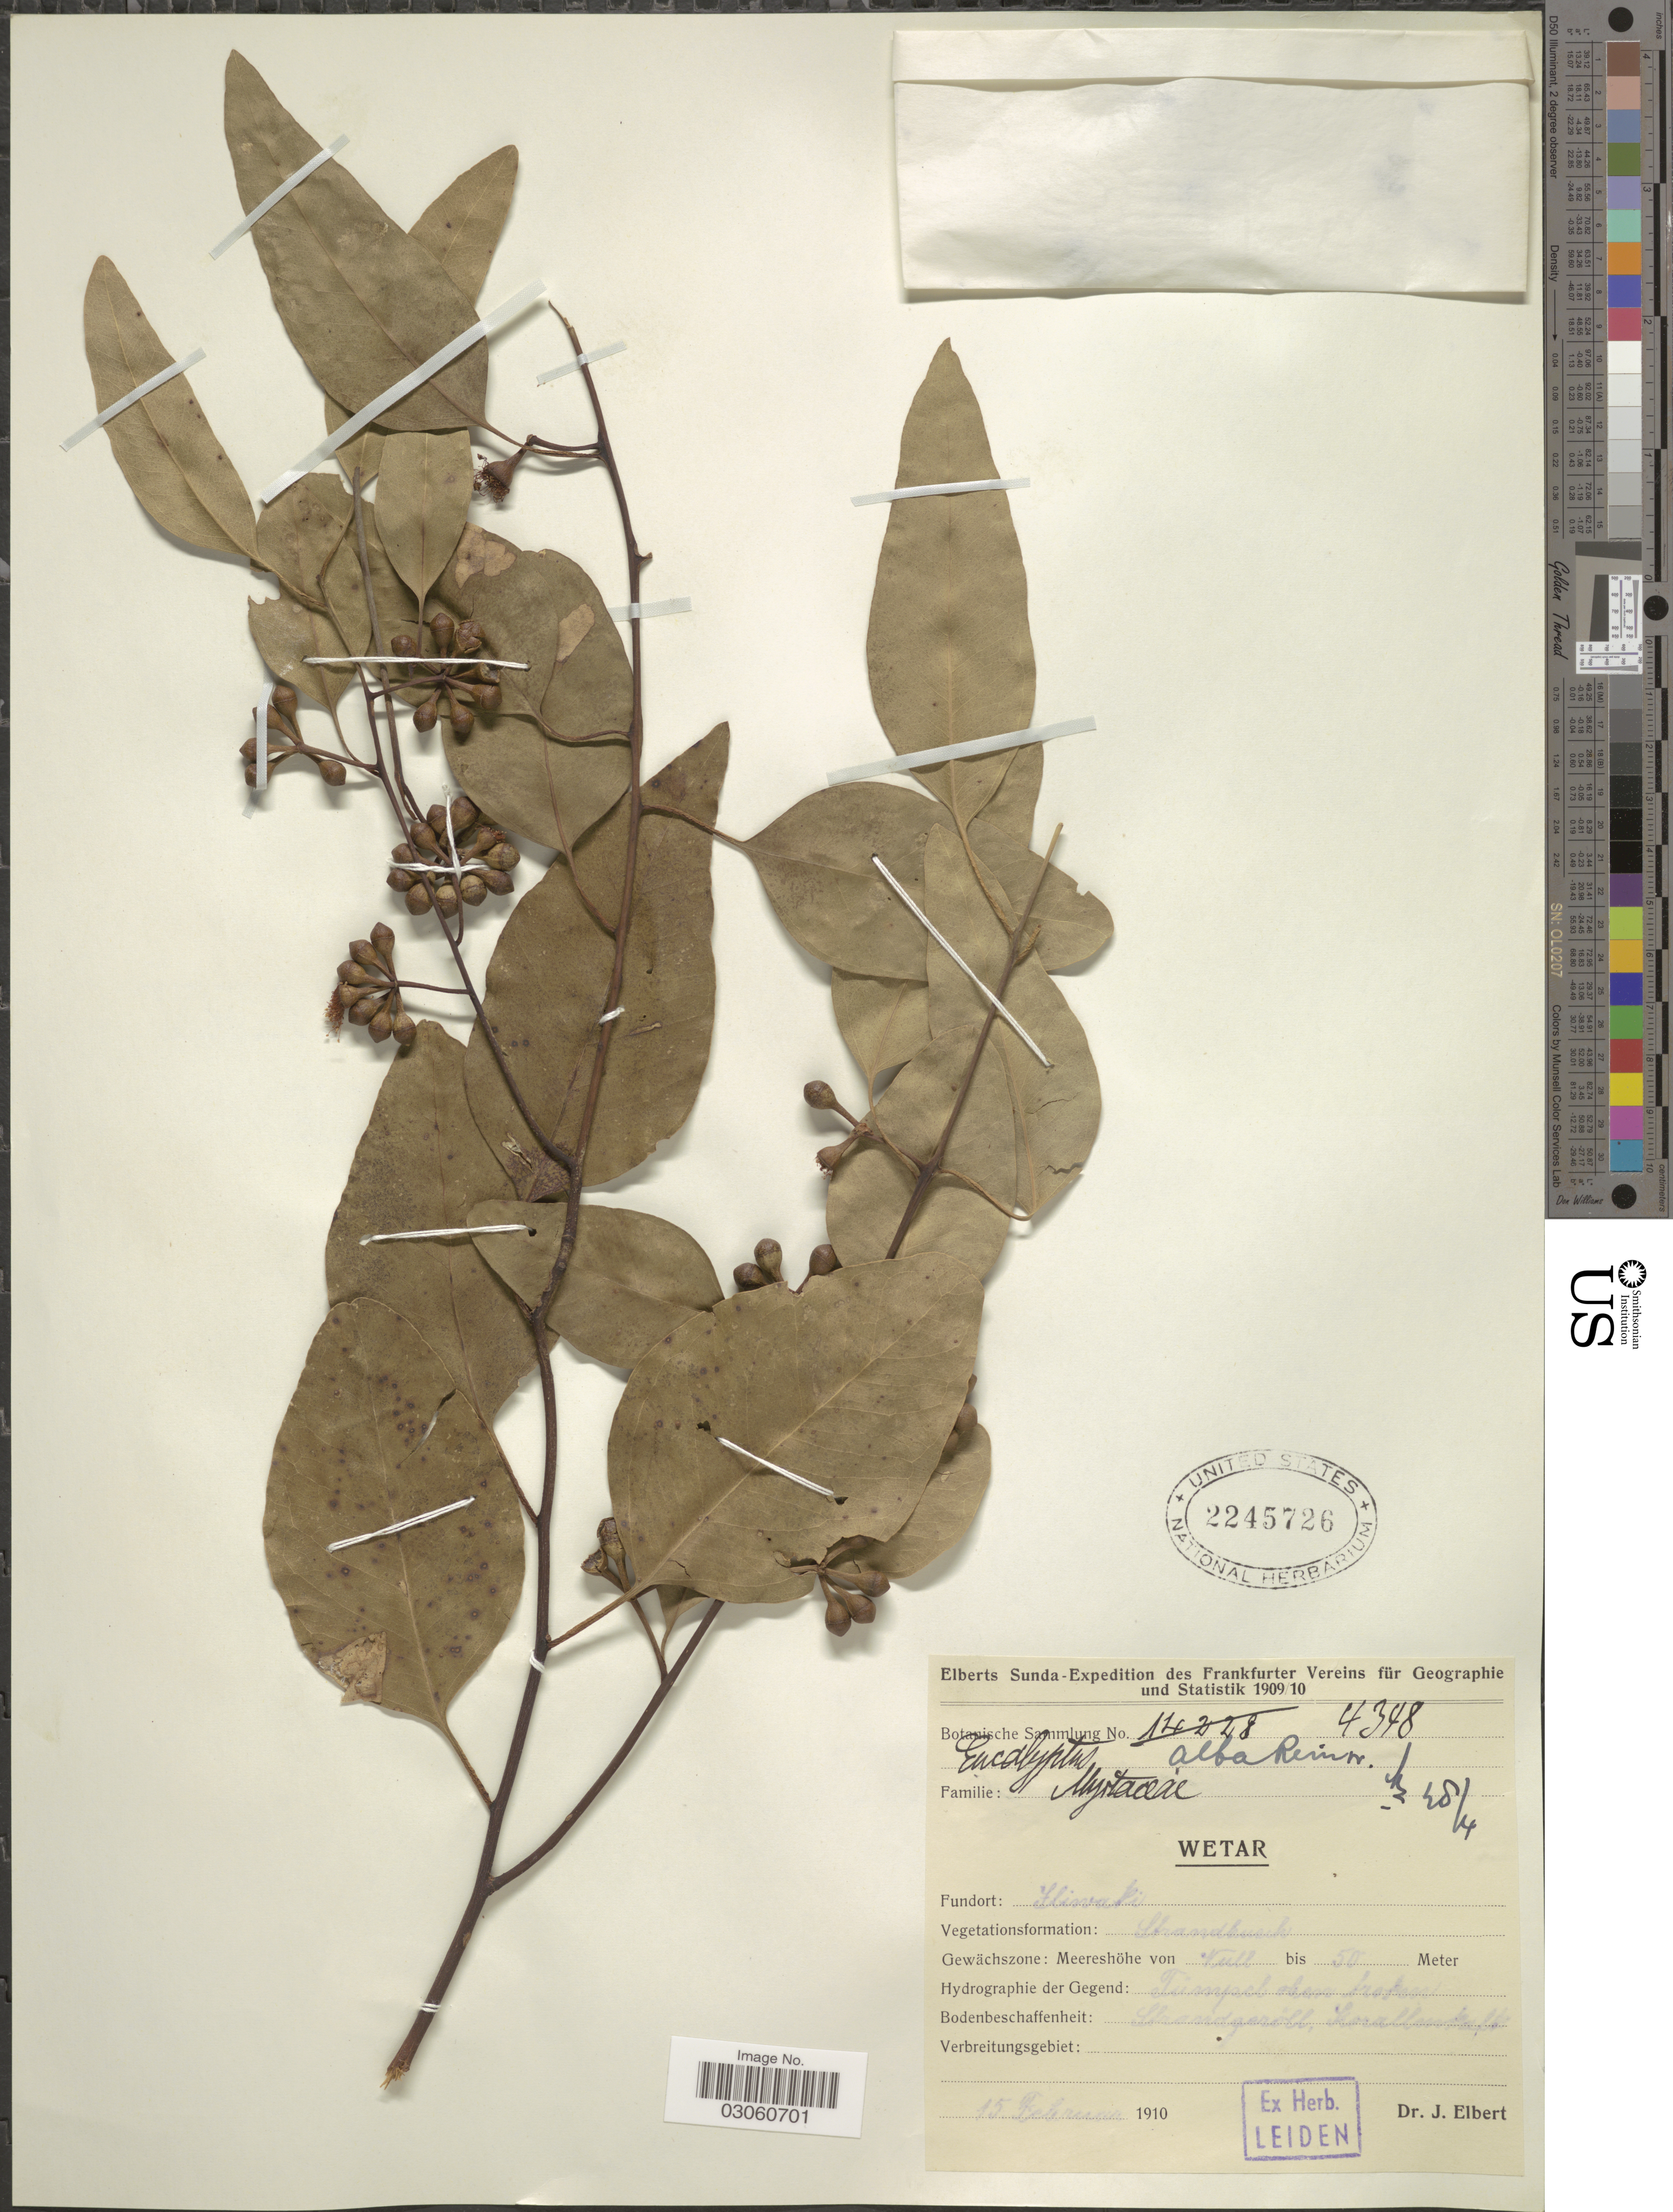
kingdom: Plantae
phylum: Tracheophyta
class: Magnoliopsida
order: Myrtales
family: Myrtaceae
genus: Eucalyptus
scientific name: Eucalyptus alba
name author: Reinw.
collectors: J. Elbert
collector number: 4348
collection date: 1910-02-15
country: Indonesia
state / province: Maluku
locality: Wetar. Iliwaki.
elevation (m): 0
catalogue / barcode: US 2245726